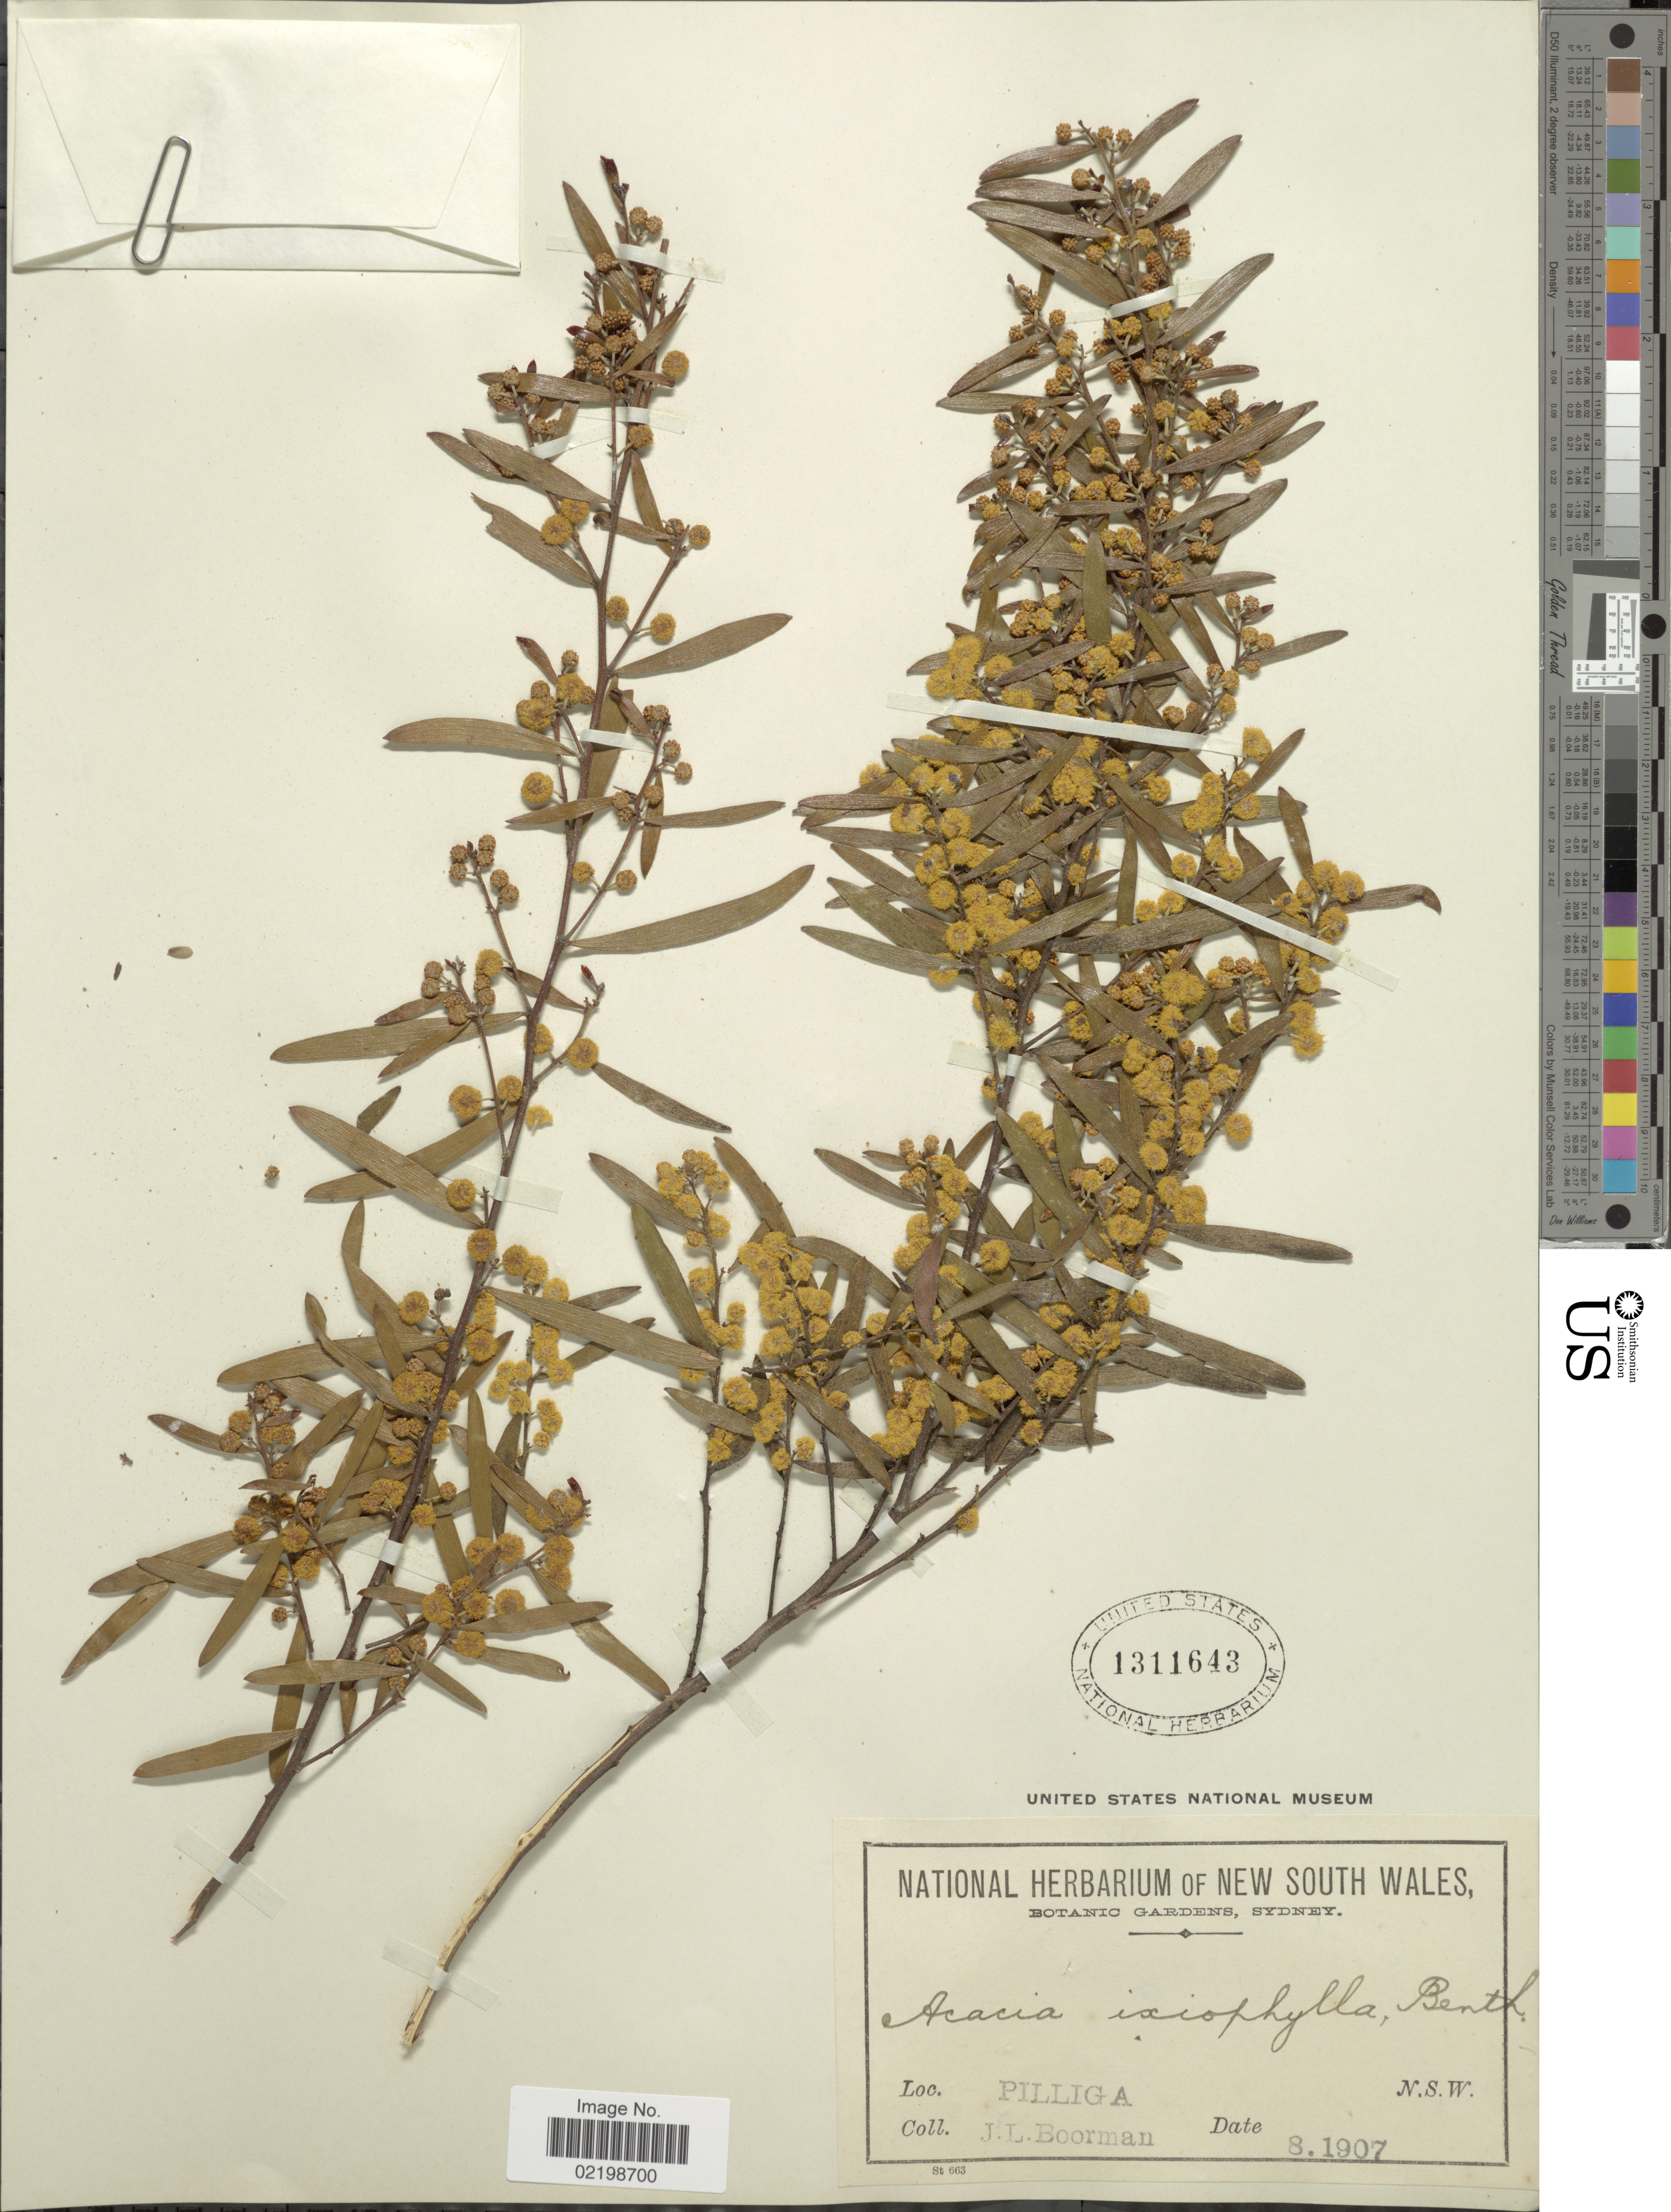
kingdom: Plantae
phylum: Tracheophyta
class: Magnoliopsida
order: Fabales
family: Fabaceae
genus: Acacia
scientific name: Acacia ixiophylla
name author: Benth.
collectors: J. Boorman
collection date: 1907-08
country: Australia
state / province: New South Wales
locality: Pilliga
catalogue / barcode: US 1311643